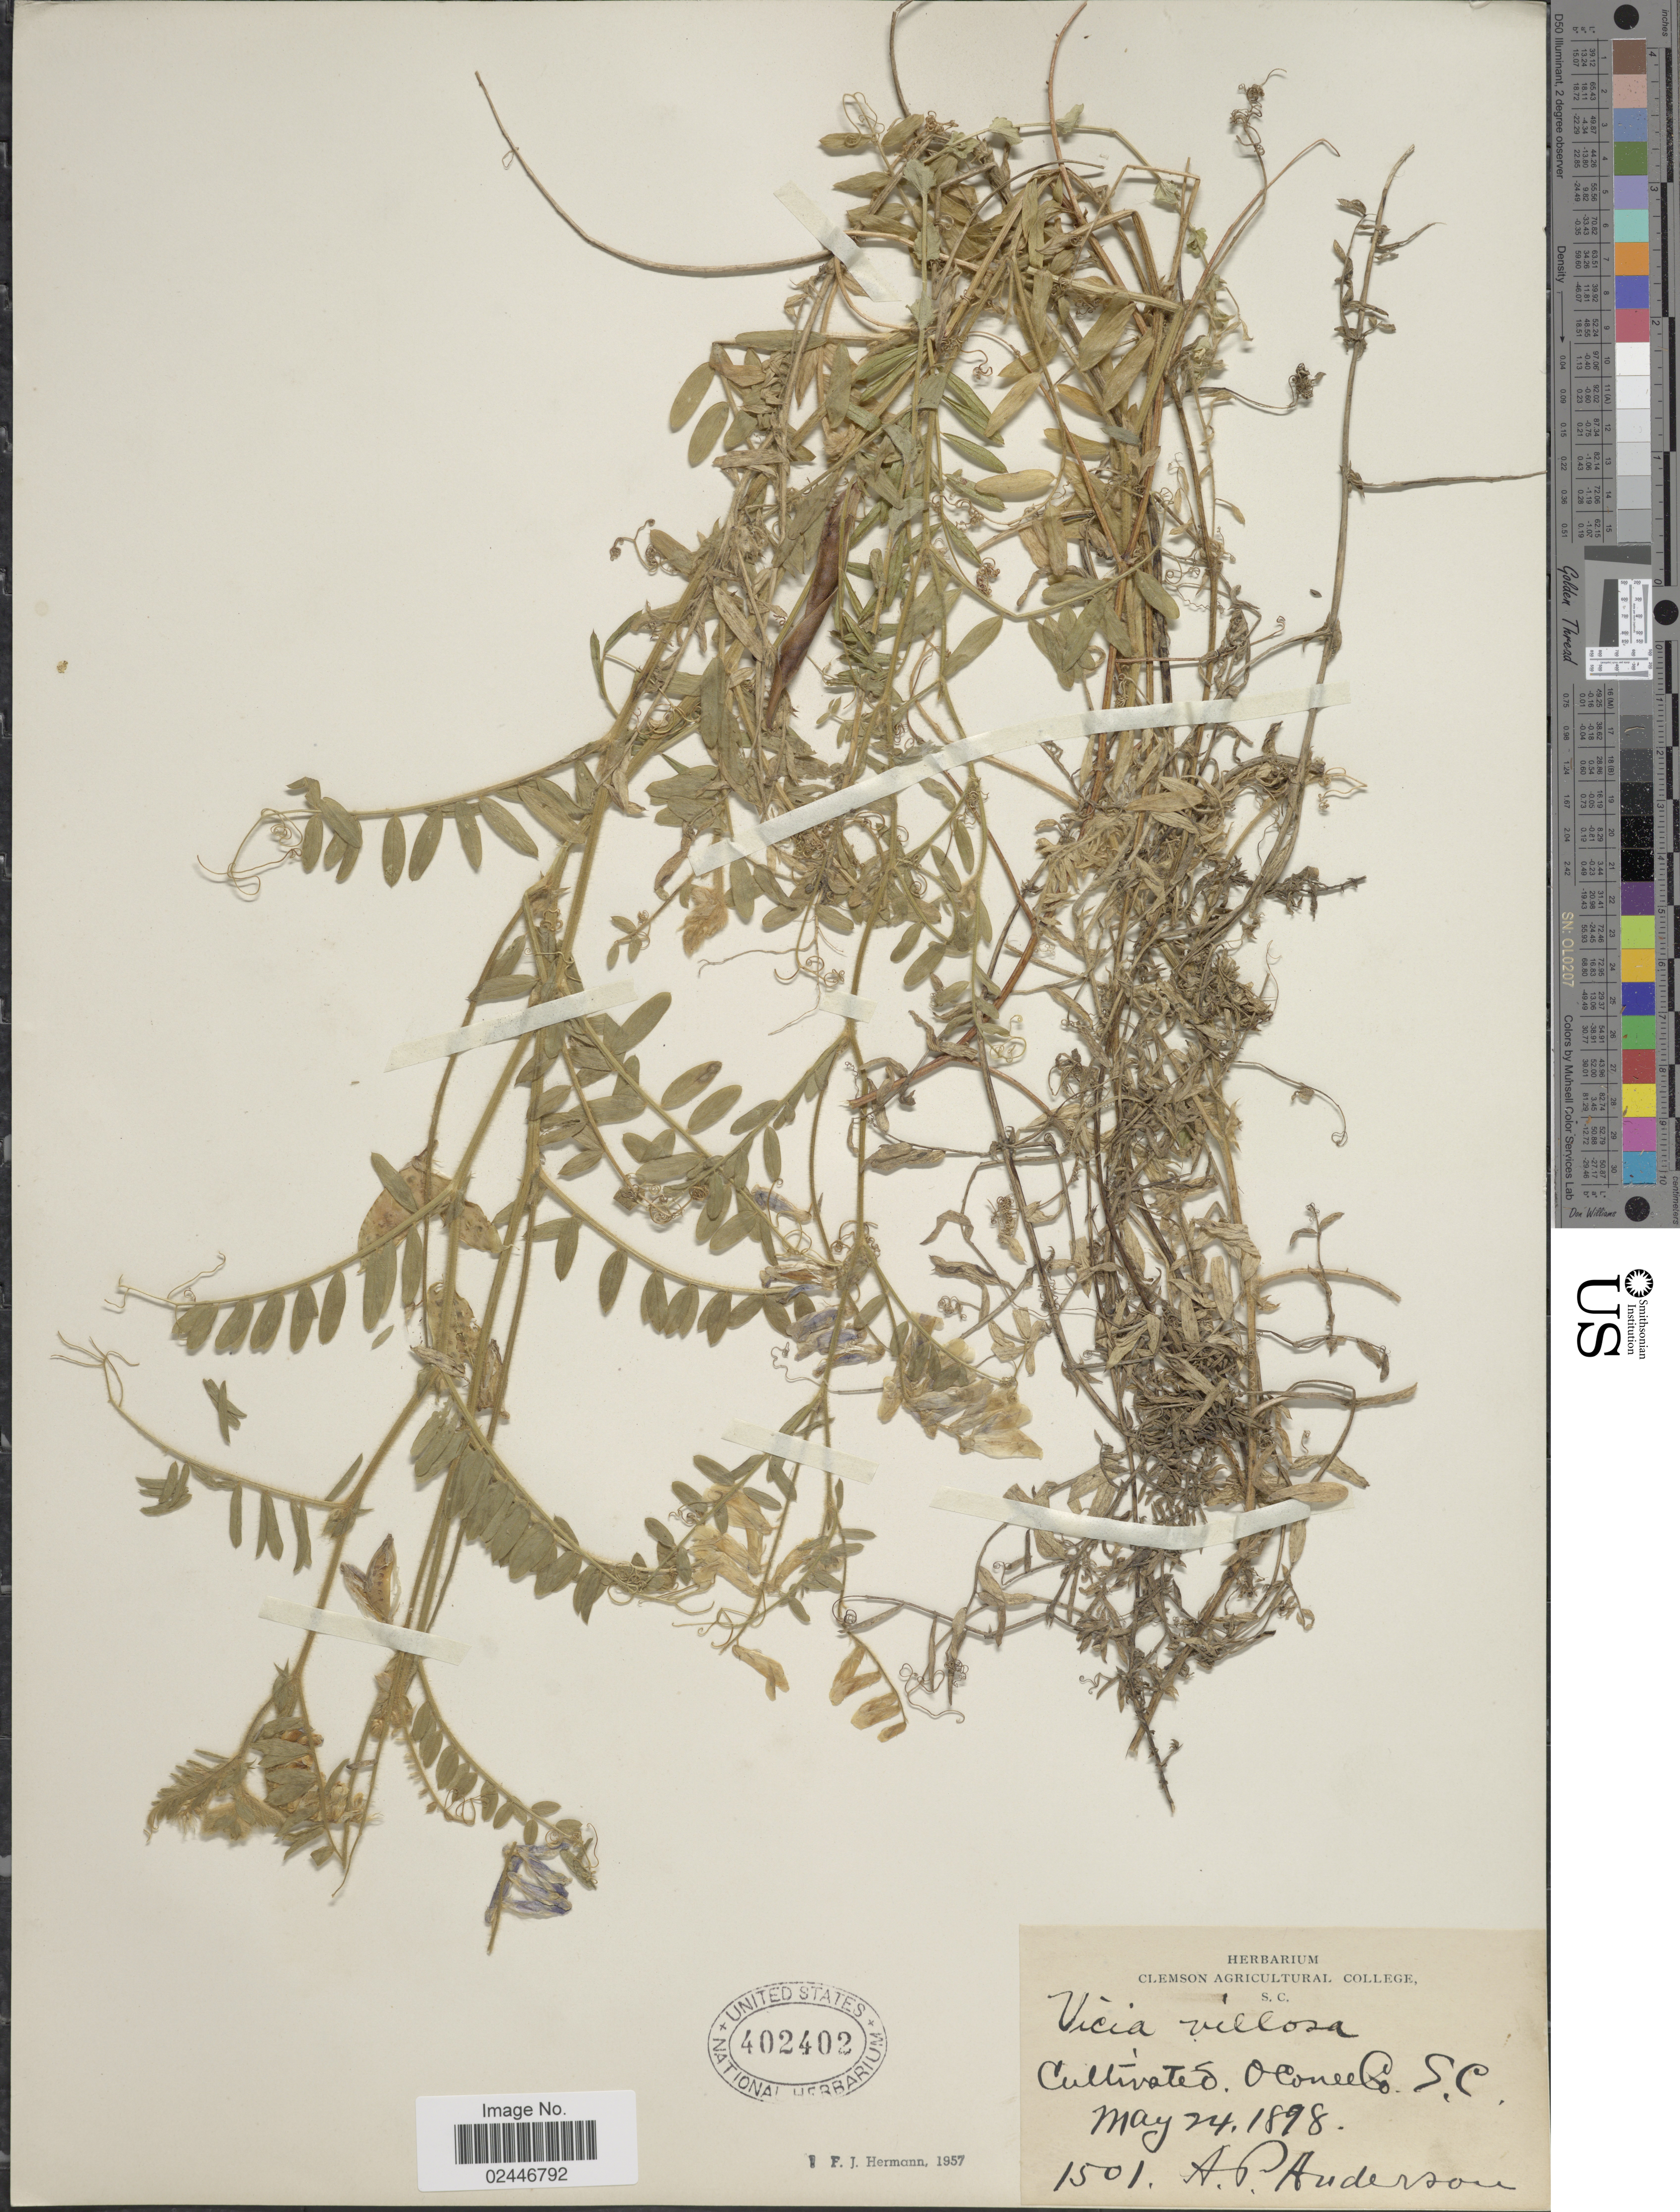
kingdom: Plantae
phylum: Tracheophyta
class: Magnoliopsida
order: Fabales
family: Fabaceae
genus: Vicia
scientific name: Vicia villosa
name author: Roth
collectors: A. P. Anderson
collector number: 1501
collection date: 1898-05-24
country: United States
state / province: South Carolina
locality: Cultivated, Oconee Co.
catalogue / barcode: US 402402